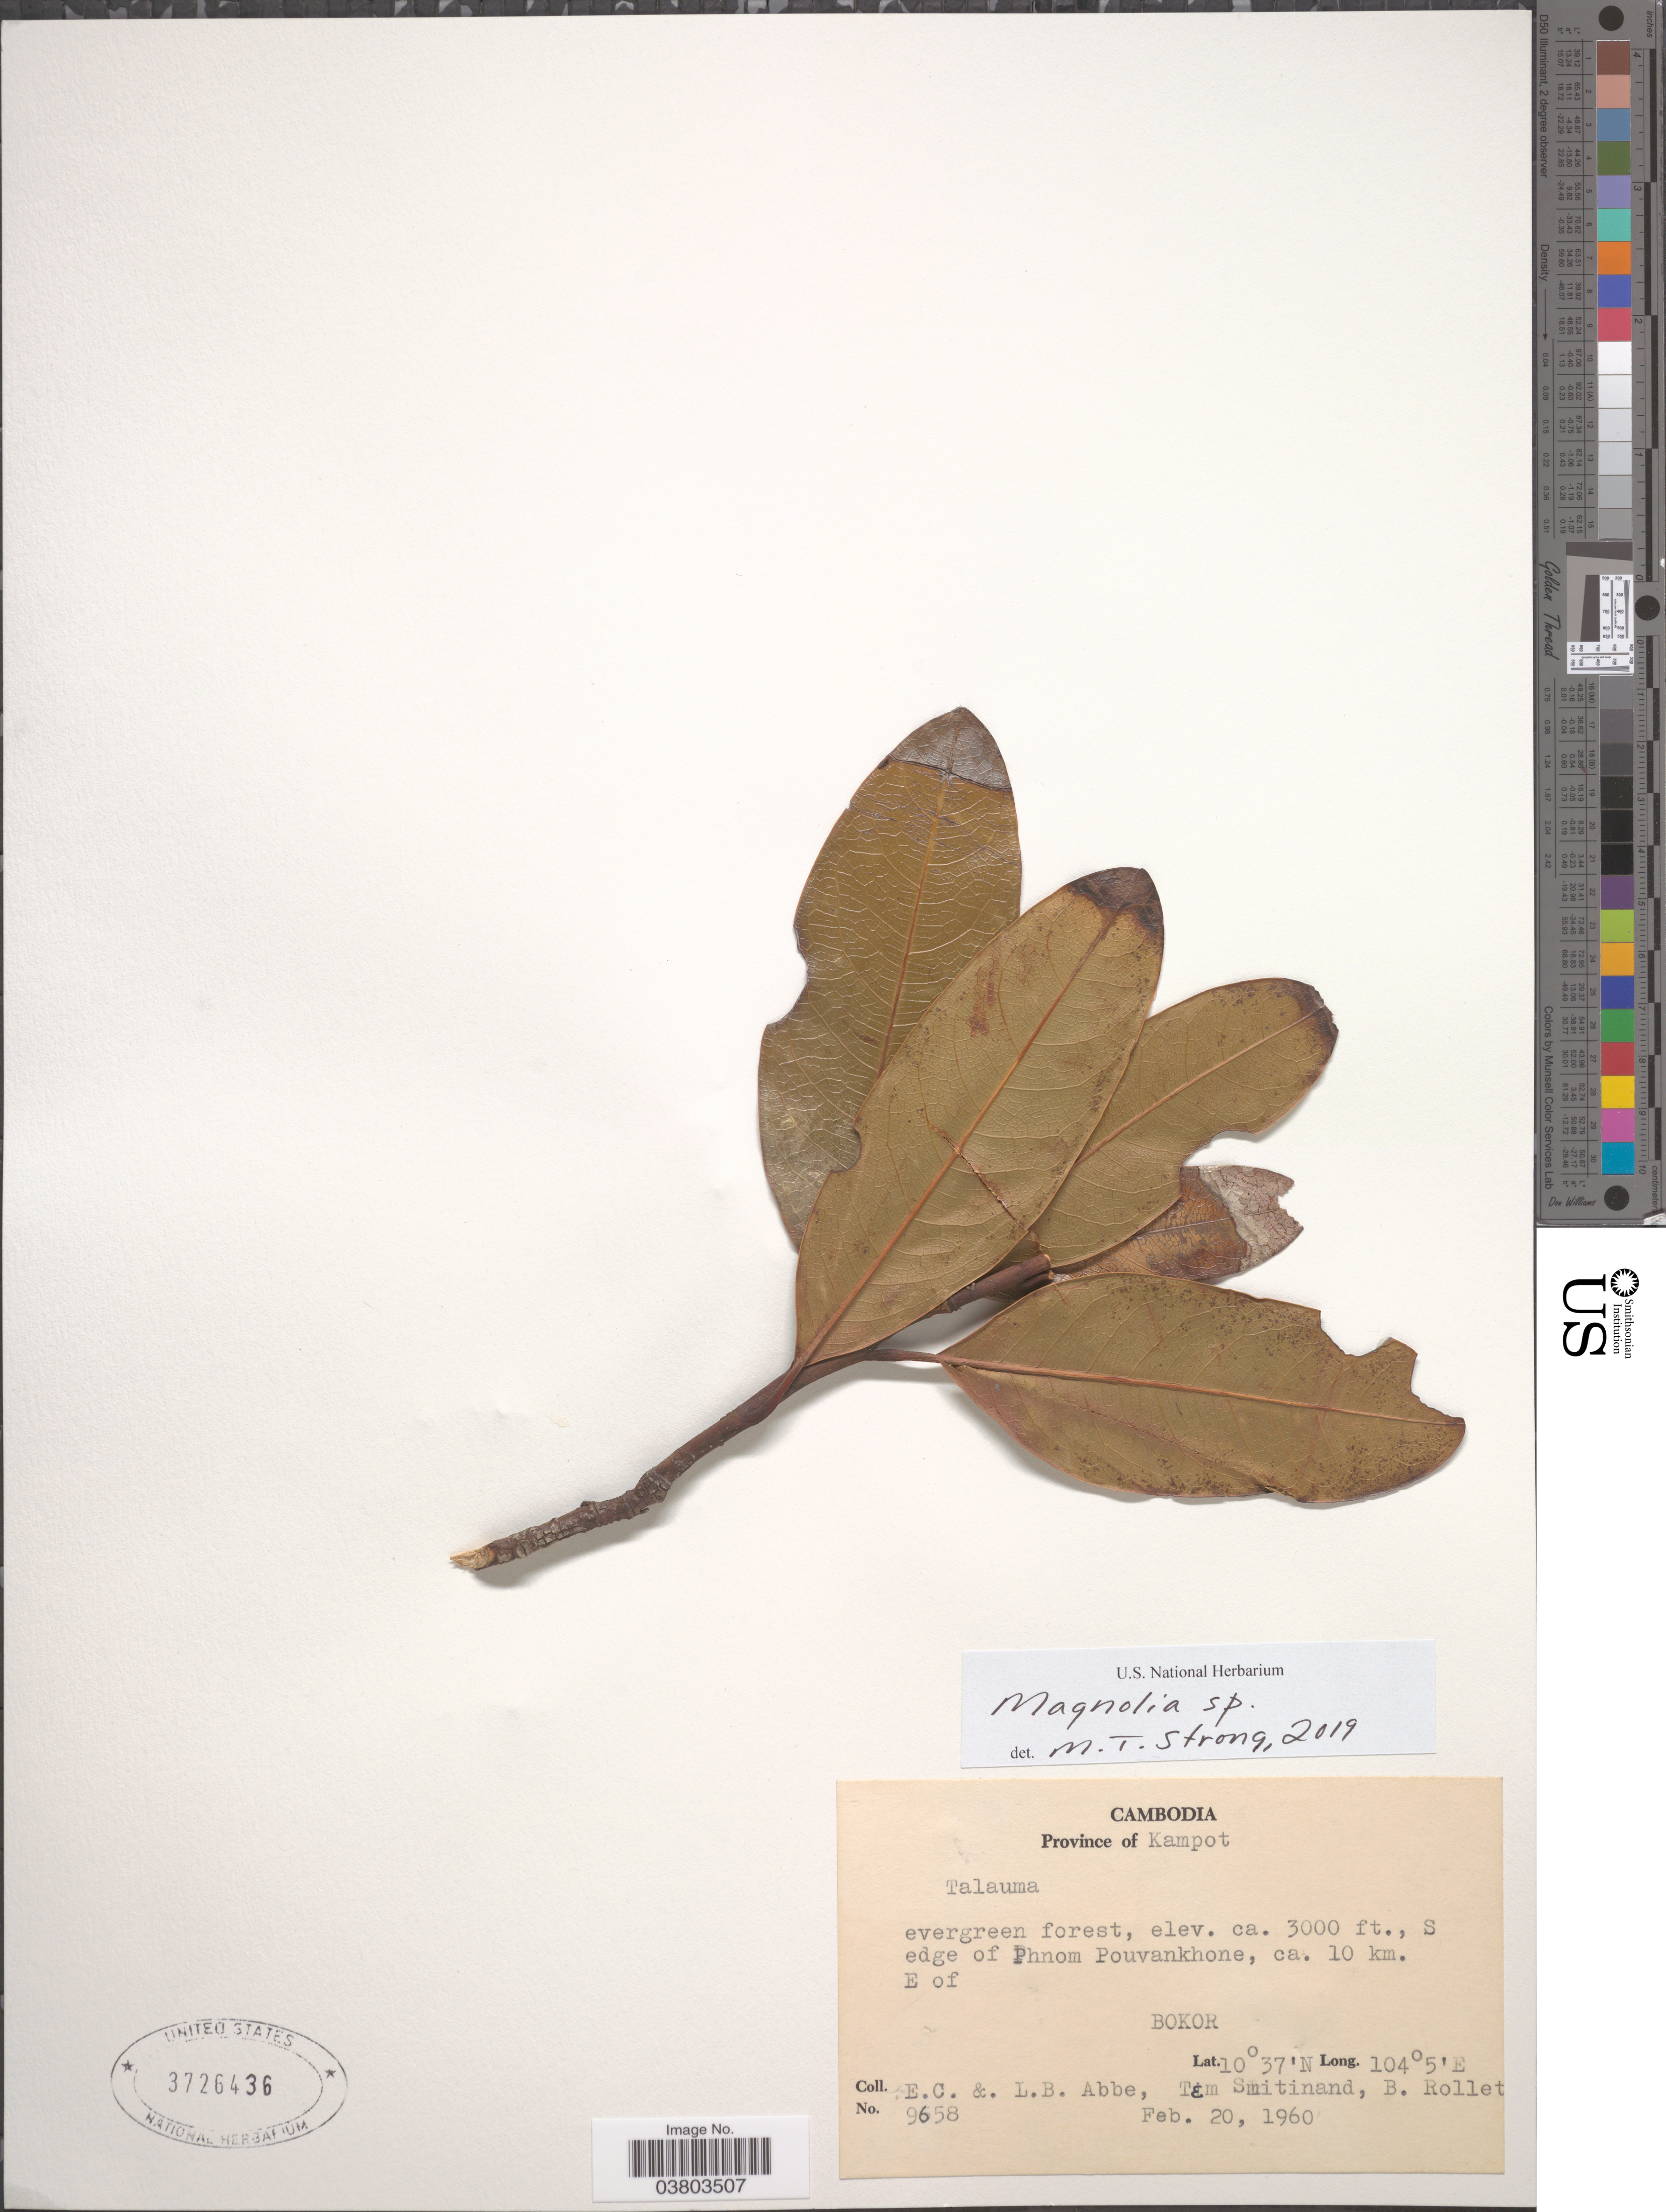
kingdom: Plantae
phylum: Tracheophyta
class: Magnoliopsida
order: Magnoliales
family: Magnoliaceae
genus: Magnolia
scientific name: Magnolia sp.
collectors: E. C. Abbe, L. B. Abbe, T. Smitinand & B. Rollet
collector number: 9658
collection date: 1960-02-20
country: Cambodia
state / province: Kâmpât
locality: S edge of Phnom Pouvankhone, ca. 10 km. E of Bokor.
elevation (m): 914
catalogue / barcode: US 3726436